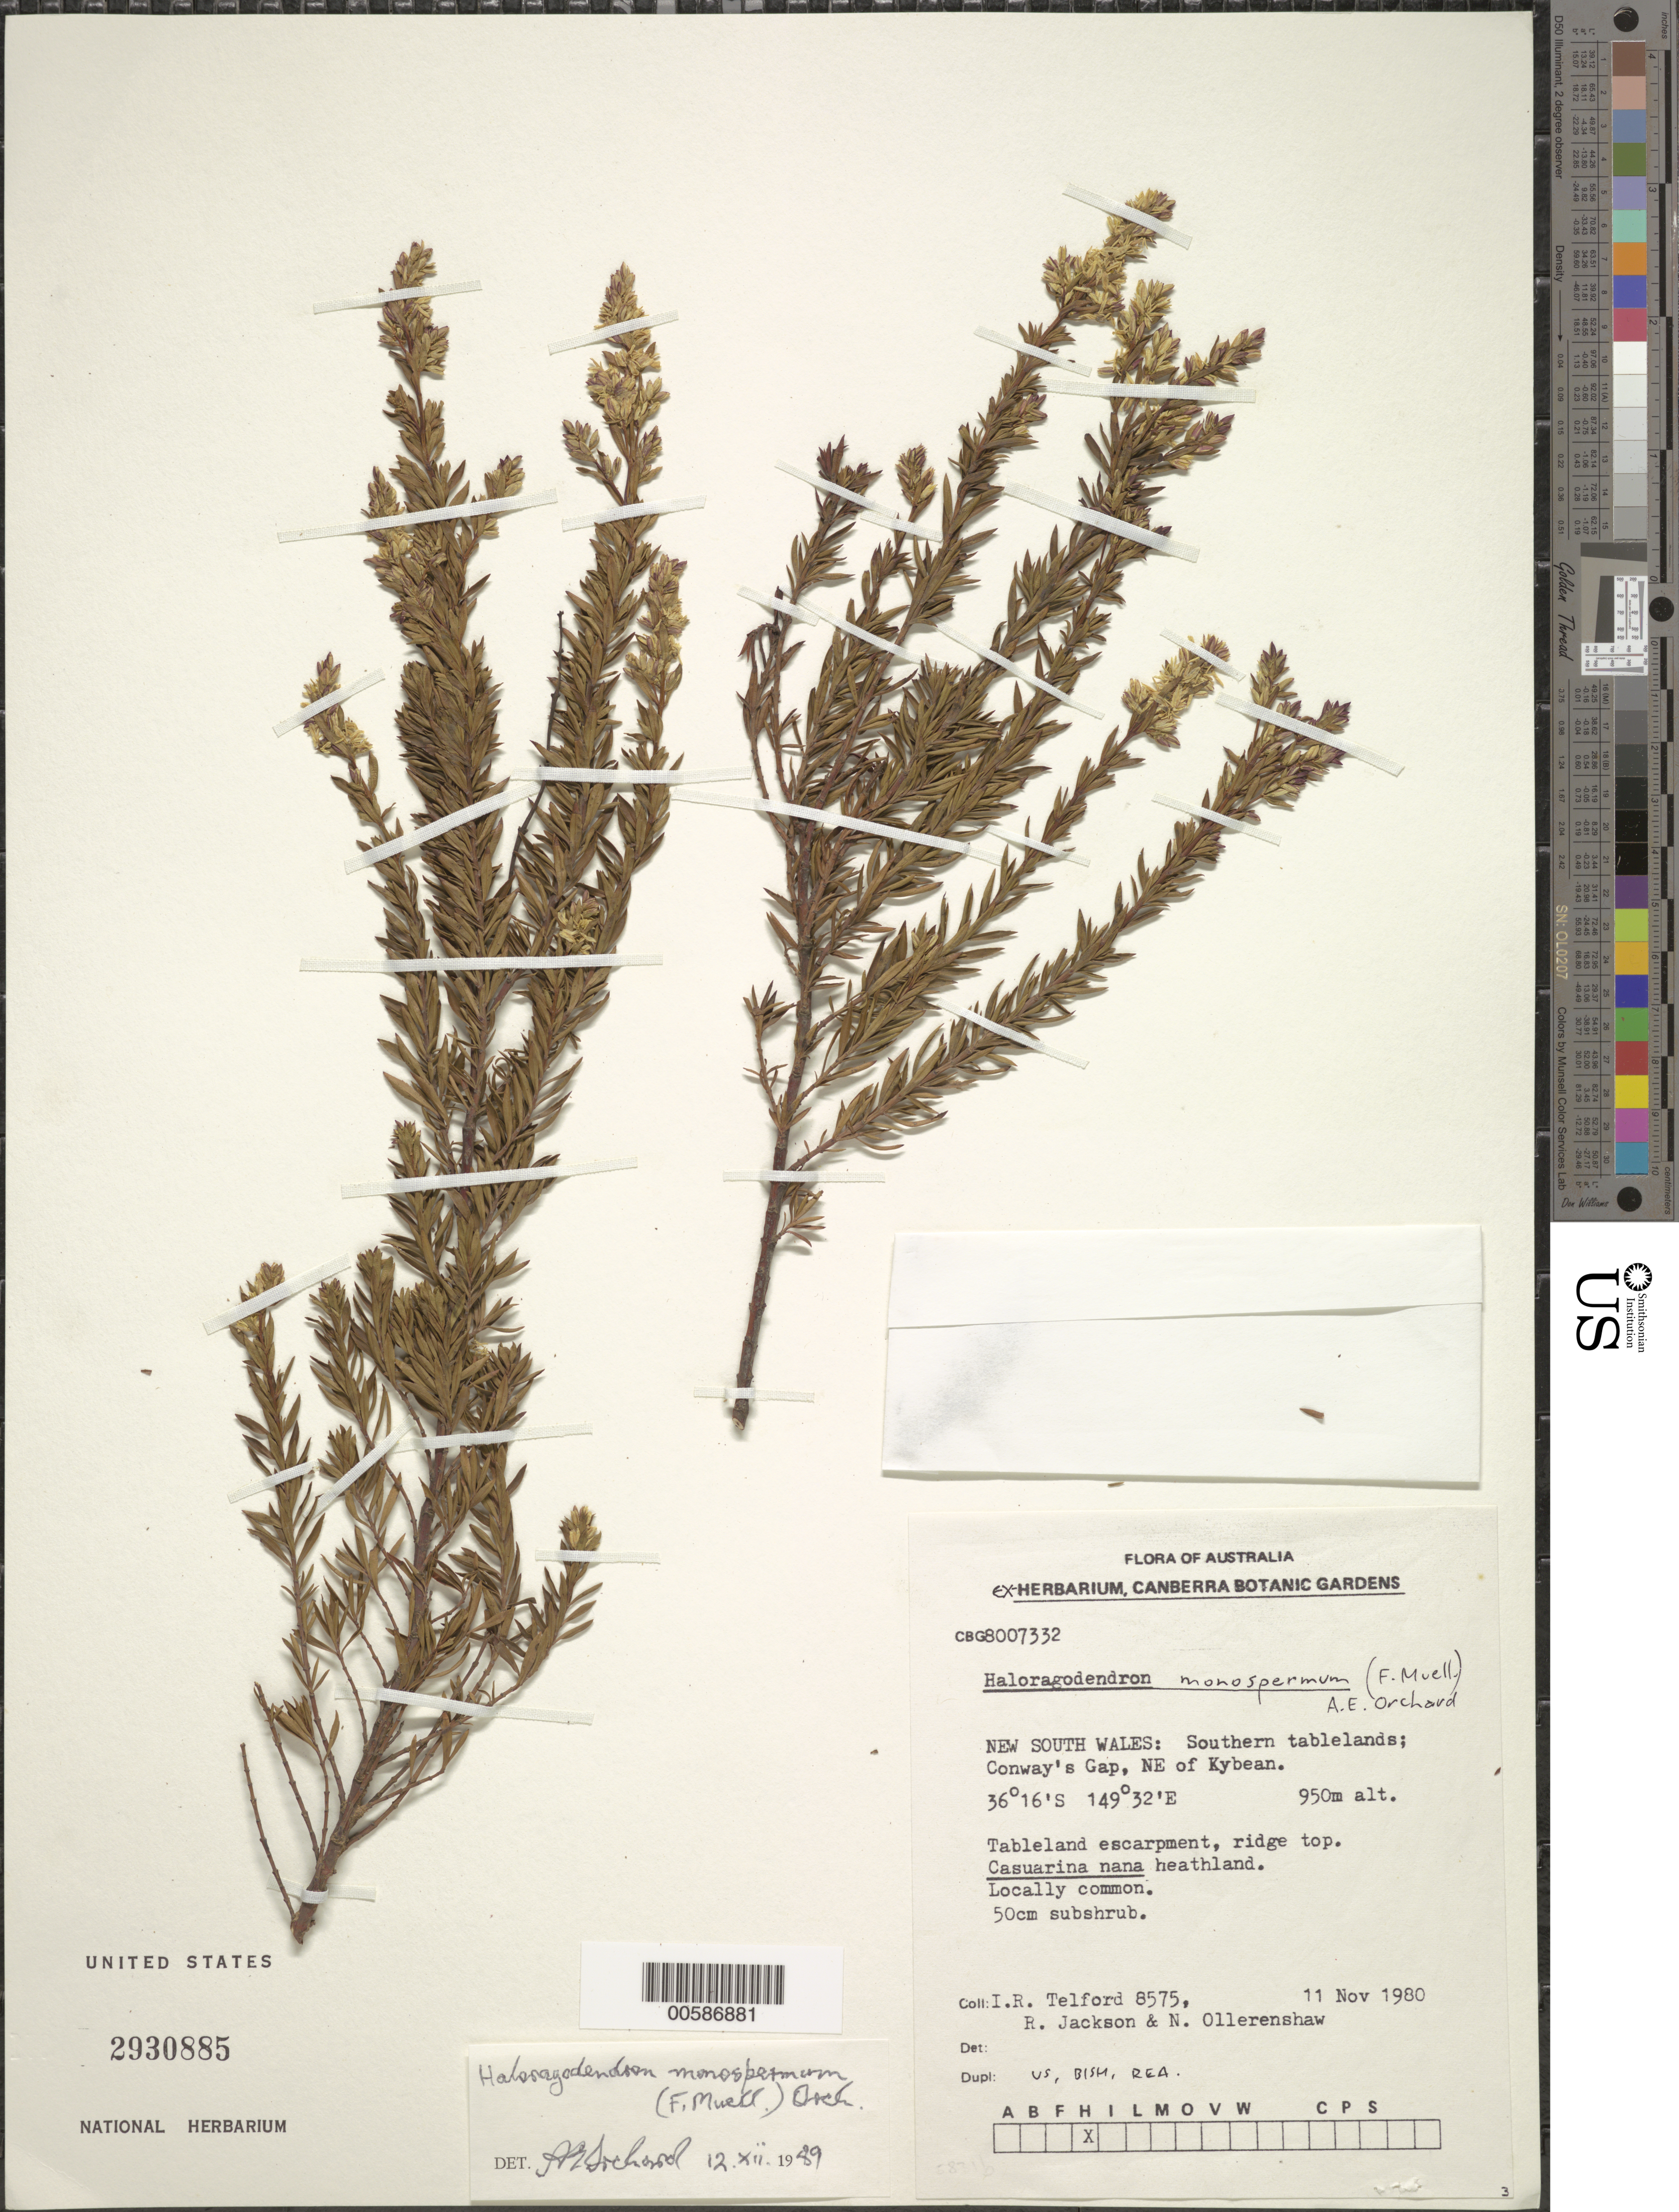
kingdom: Plantae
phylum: Tracheophyta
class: Magnoliopsida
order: Saxifragales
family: Haloragaceae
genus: Haloragodendron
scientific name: Haloragodendron monospermum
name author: (F. Muell.) Orchard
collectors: I. R. Telford, R. Jackson & N. Ollerenshaw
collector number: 8575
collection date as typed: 11 Nov 1980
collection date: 1980-11-11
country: Australia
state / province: New South Wales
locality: Conway's Gap, NE of Kybean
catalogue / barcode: US 2930885